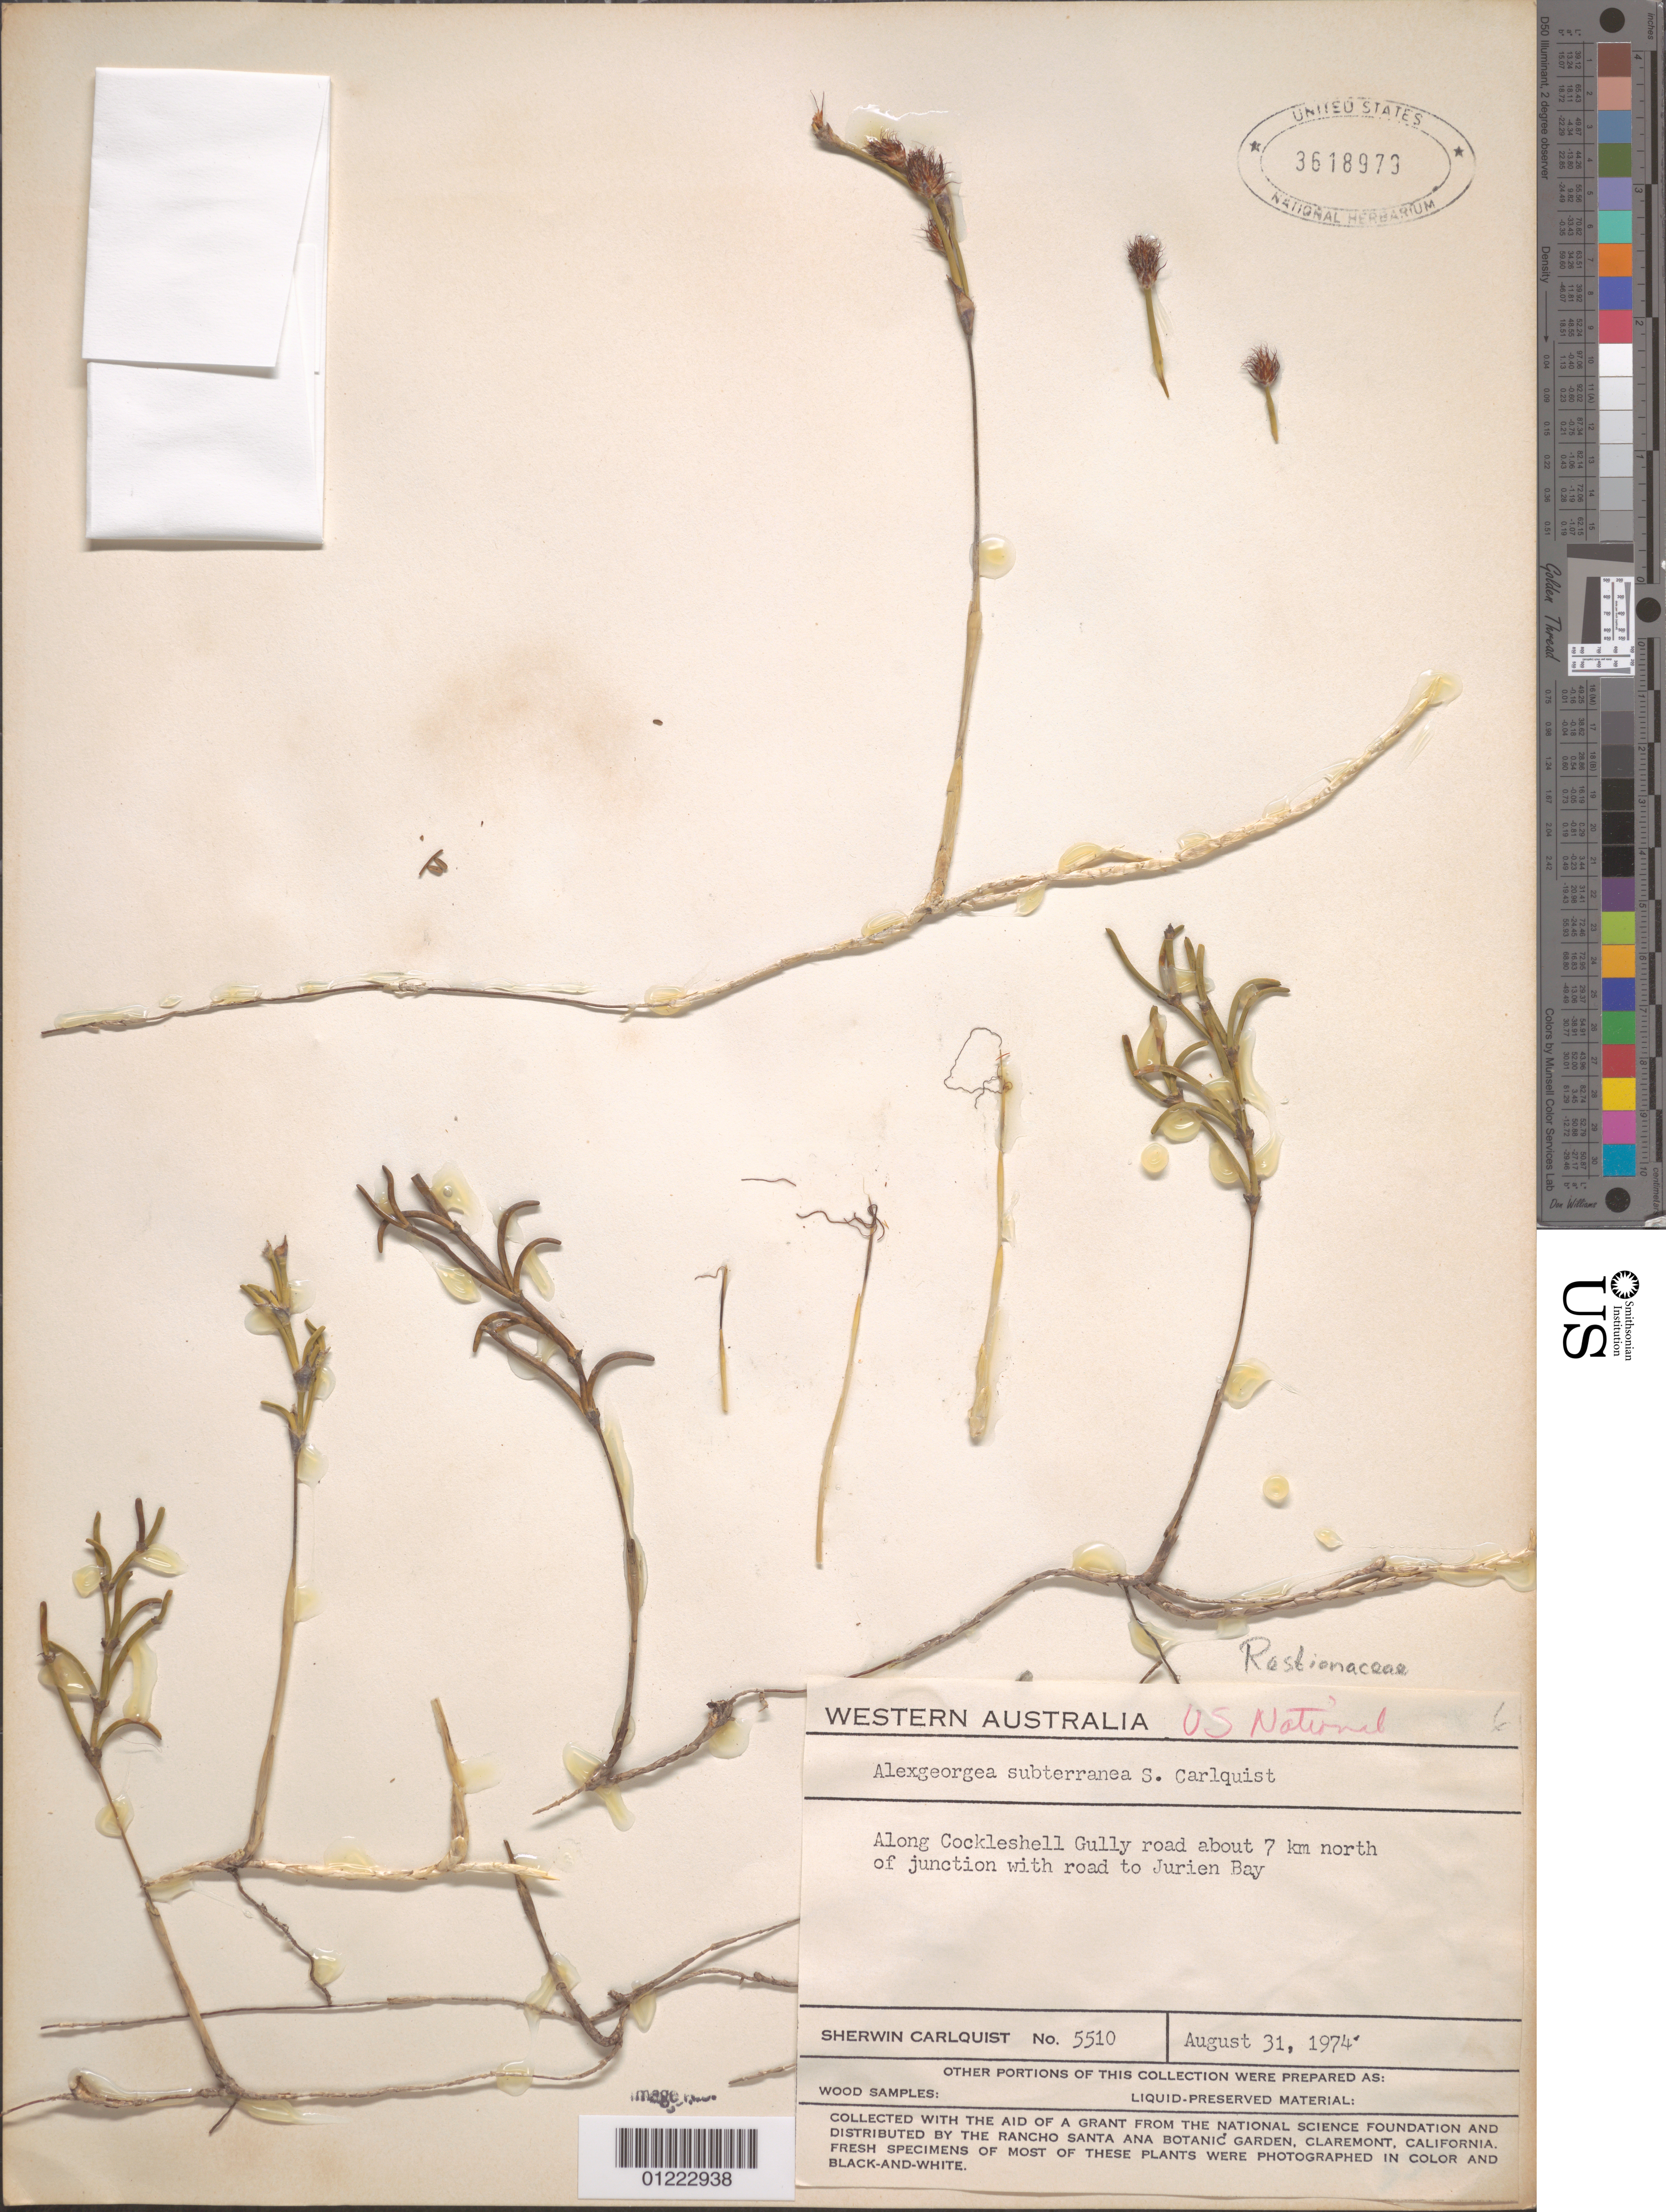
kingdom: Plantae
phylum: Tracheophyta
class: Liliopsida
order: Poales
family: Restionaceae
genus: Alexgeorgea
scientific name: Alexgeorgea subterranea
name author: Carlquist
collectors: S. Carlquist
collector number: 5510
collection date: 1974-08-31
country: Australia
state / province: Western Australia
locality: Along Cockleshell Gully Road about 7 km north of junction with road to Jurien Bay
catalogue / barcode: US 3618979